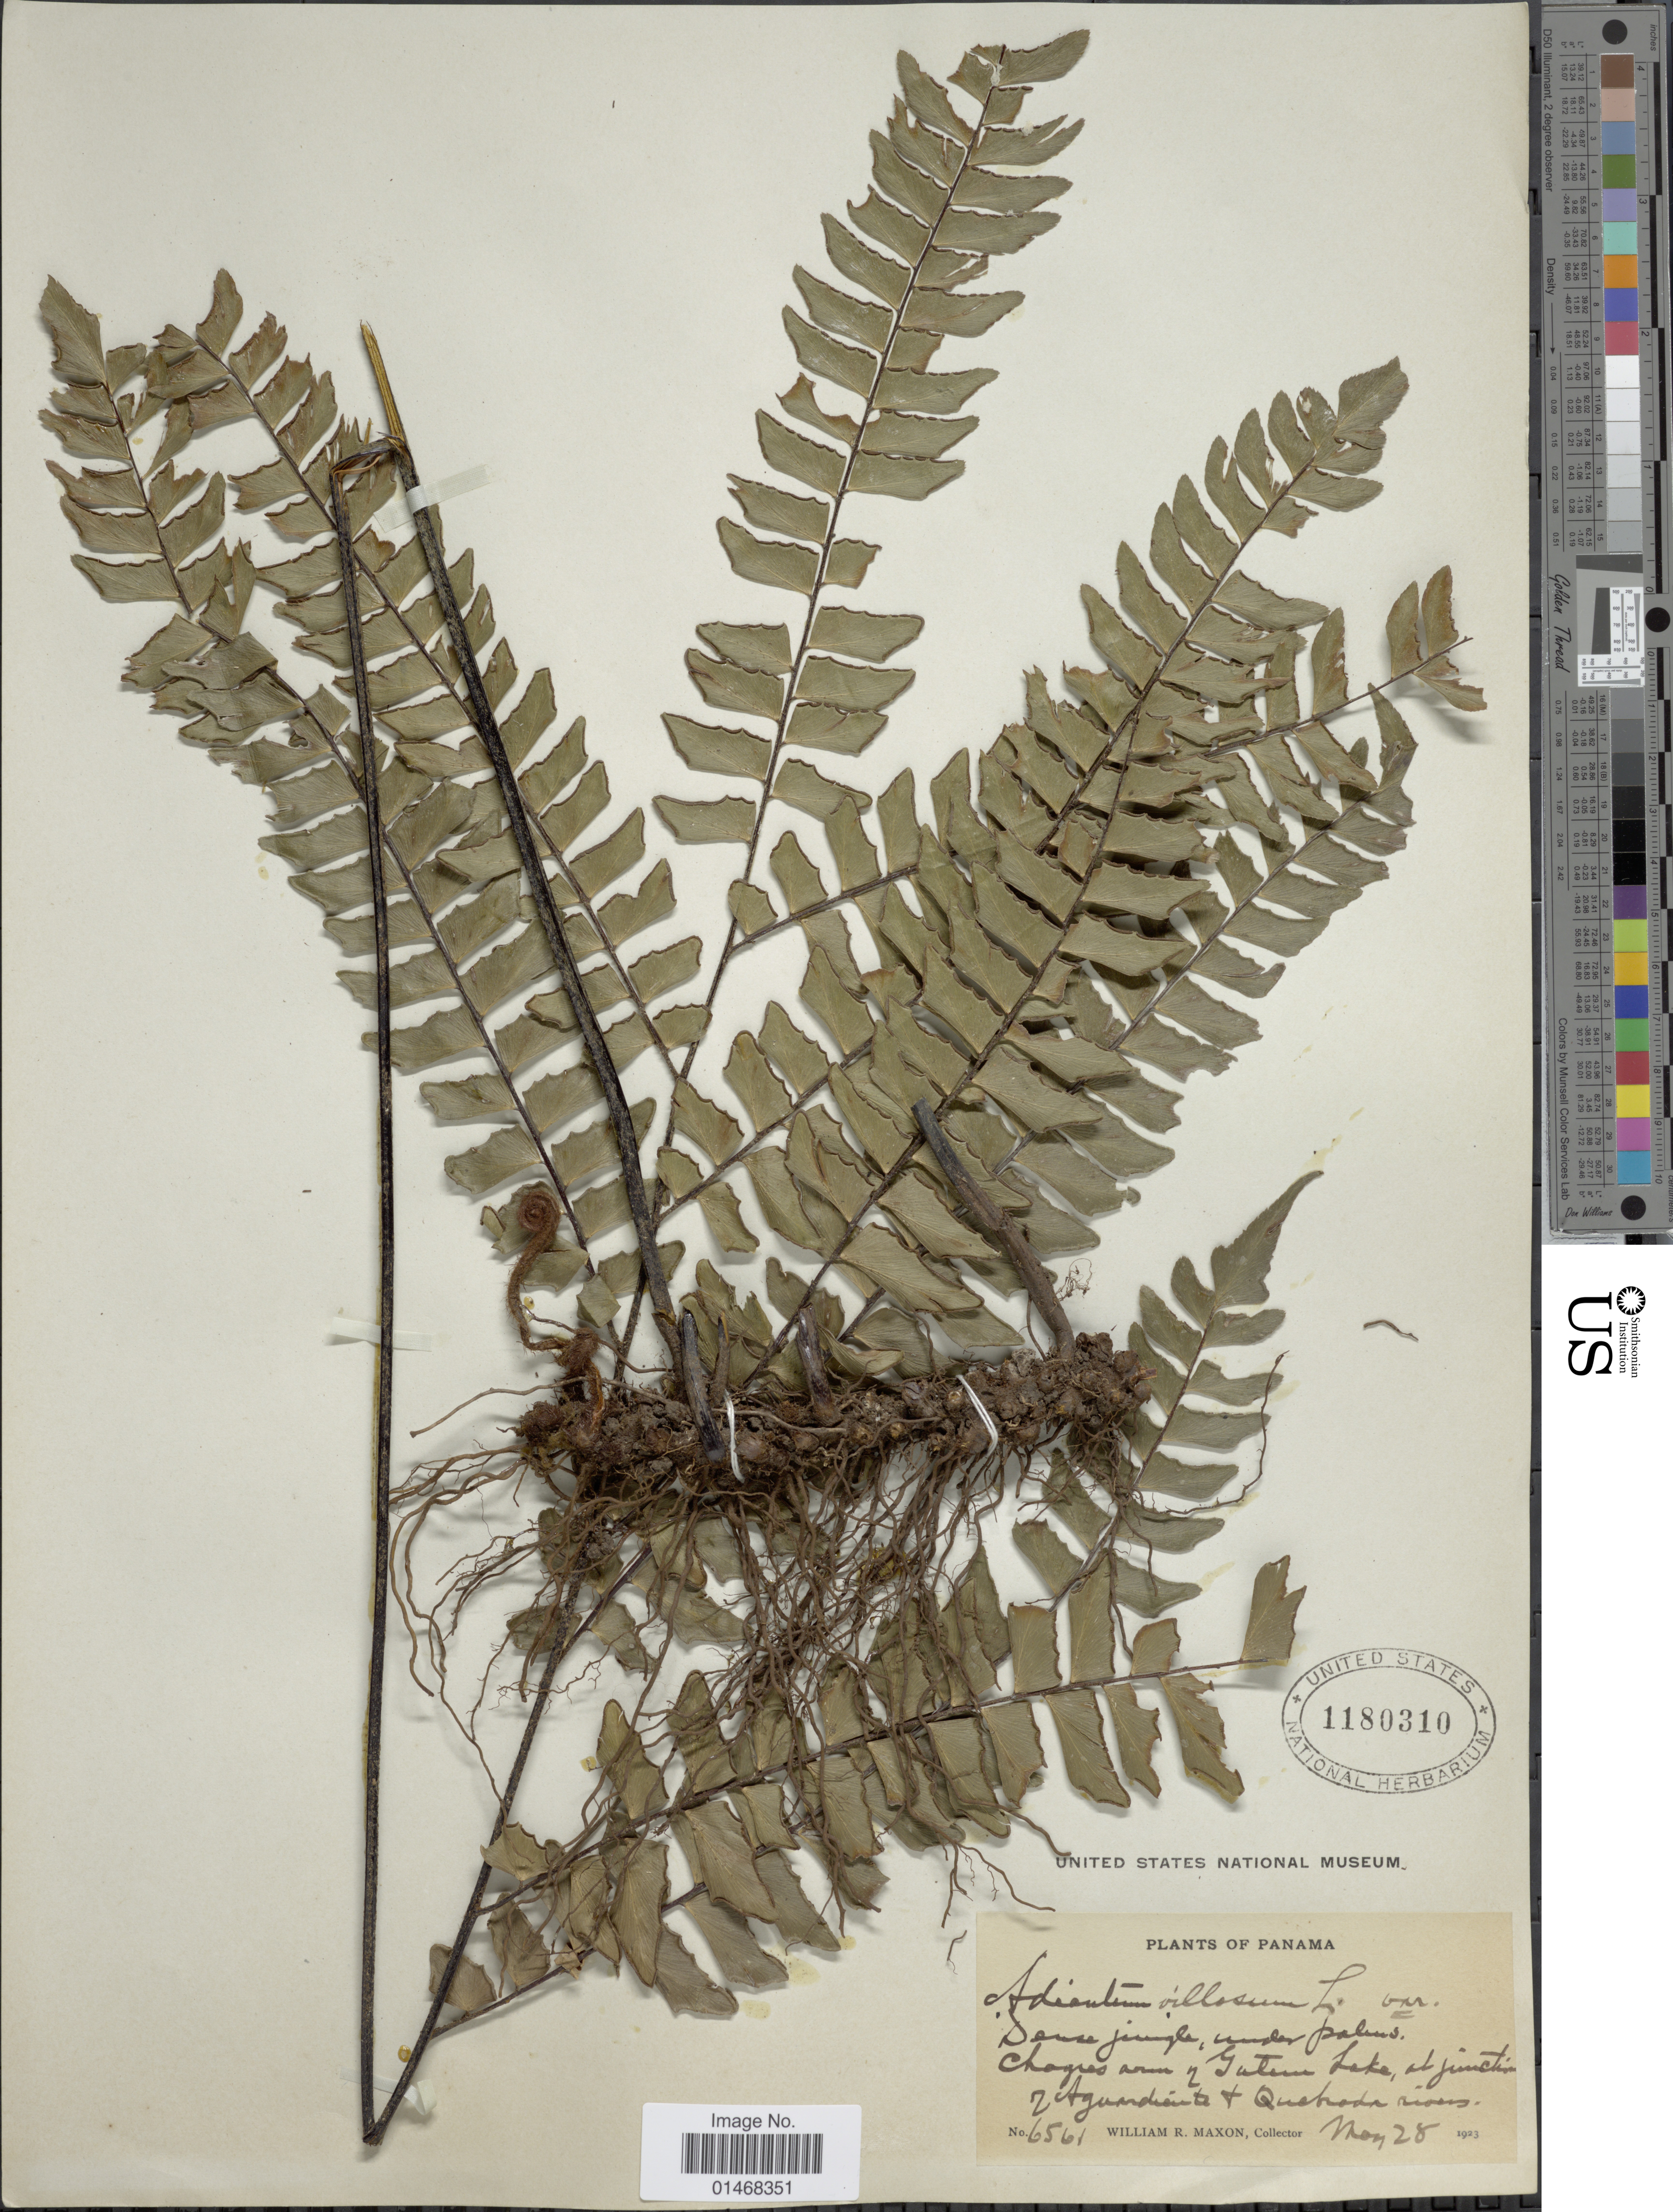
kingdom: Plantae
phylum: Tracheophyta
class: Polypodiopsida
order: Polypodiales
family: Pteridaceae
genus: Adiantum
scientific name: Adiantum villosum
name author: L.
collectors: W. R. Maxon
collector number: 6561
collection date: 1923-05-28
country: Panama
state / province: Colon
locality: Dense jungle under palms. Chagres area of Gatun Lake, at junction of Aguardiente and Quebrada rivers.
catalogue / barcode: US 1180310